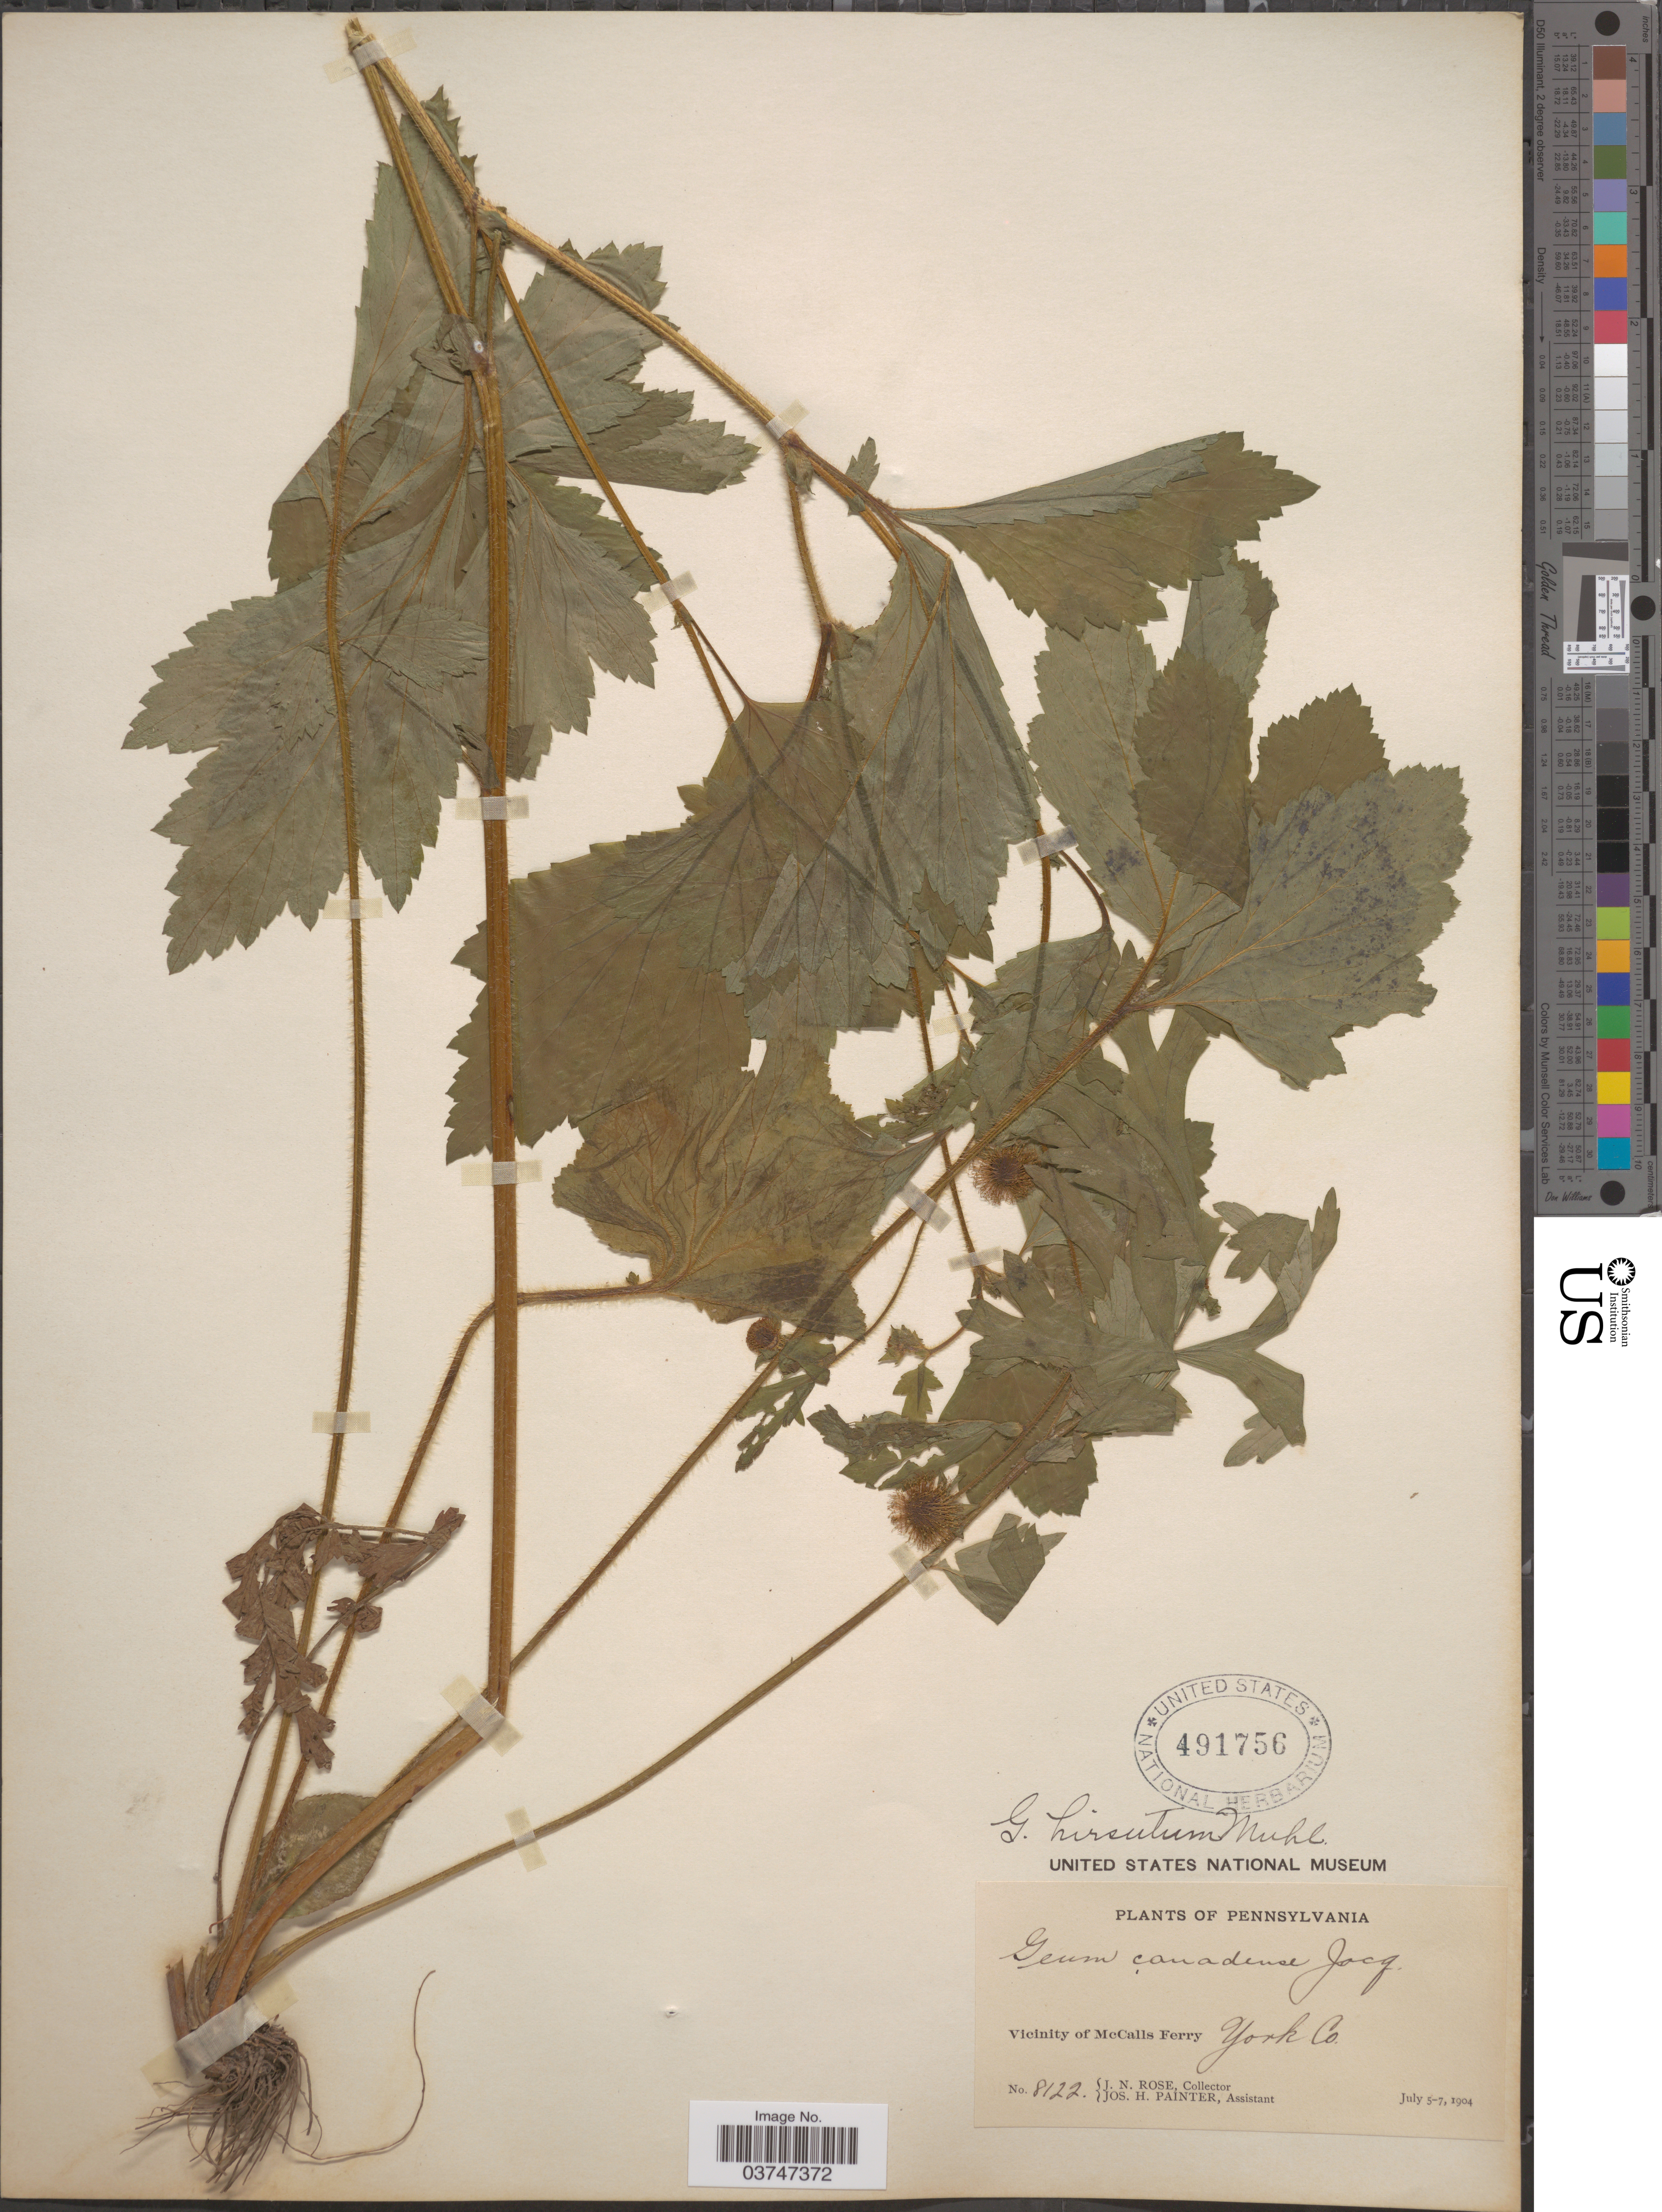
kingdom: Plantae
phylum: Tracheophyta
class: Magnoliopsida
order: Rosales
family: Rosaceae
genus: Geum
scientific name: Geum hirsutum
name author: Muhl. ex Link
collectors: J. N. Rose & J. H. Painter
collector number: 8122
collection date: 1904-07-05/1904-07-07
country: United States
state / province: Pennsylvania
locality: Vicinity of McCalls Ferry, York Co.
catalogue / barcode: US 491756